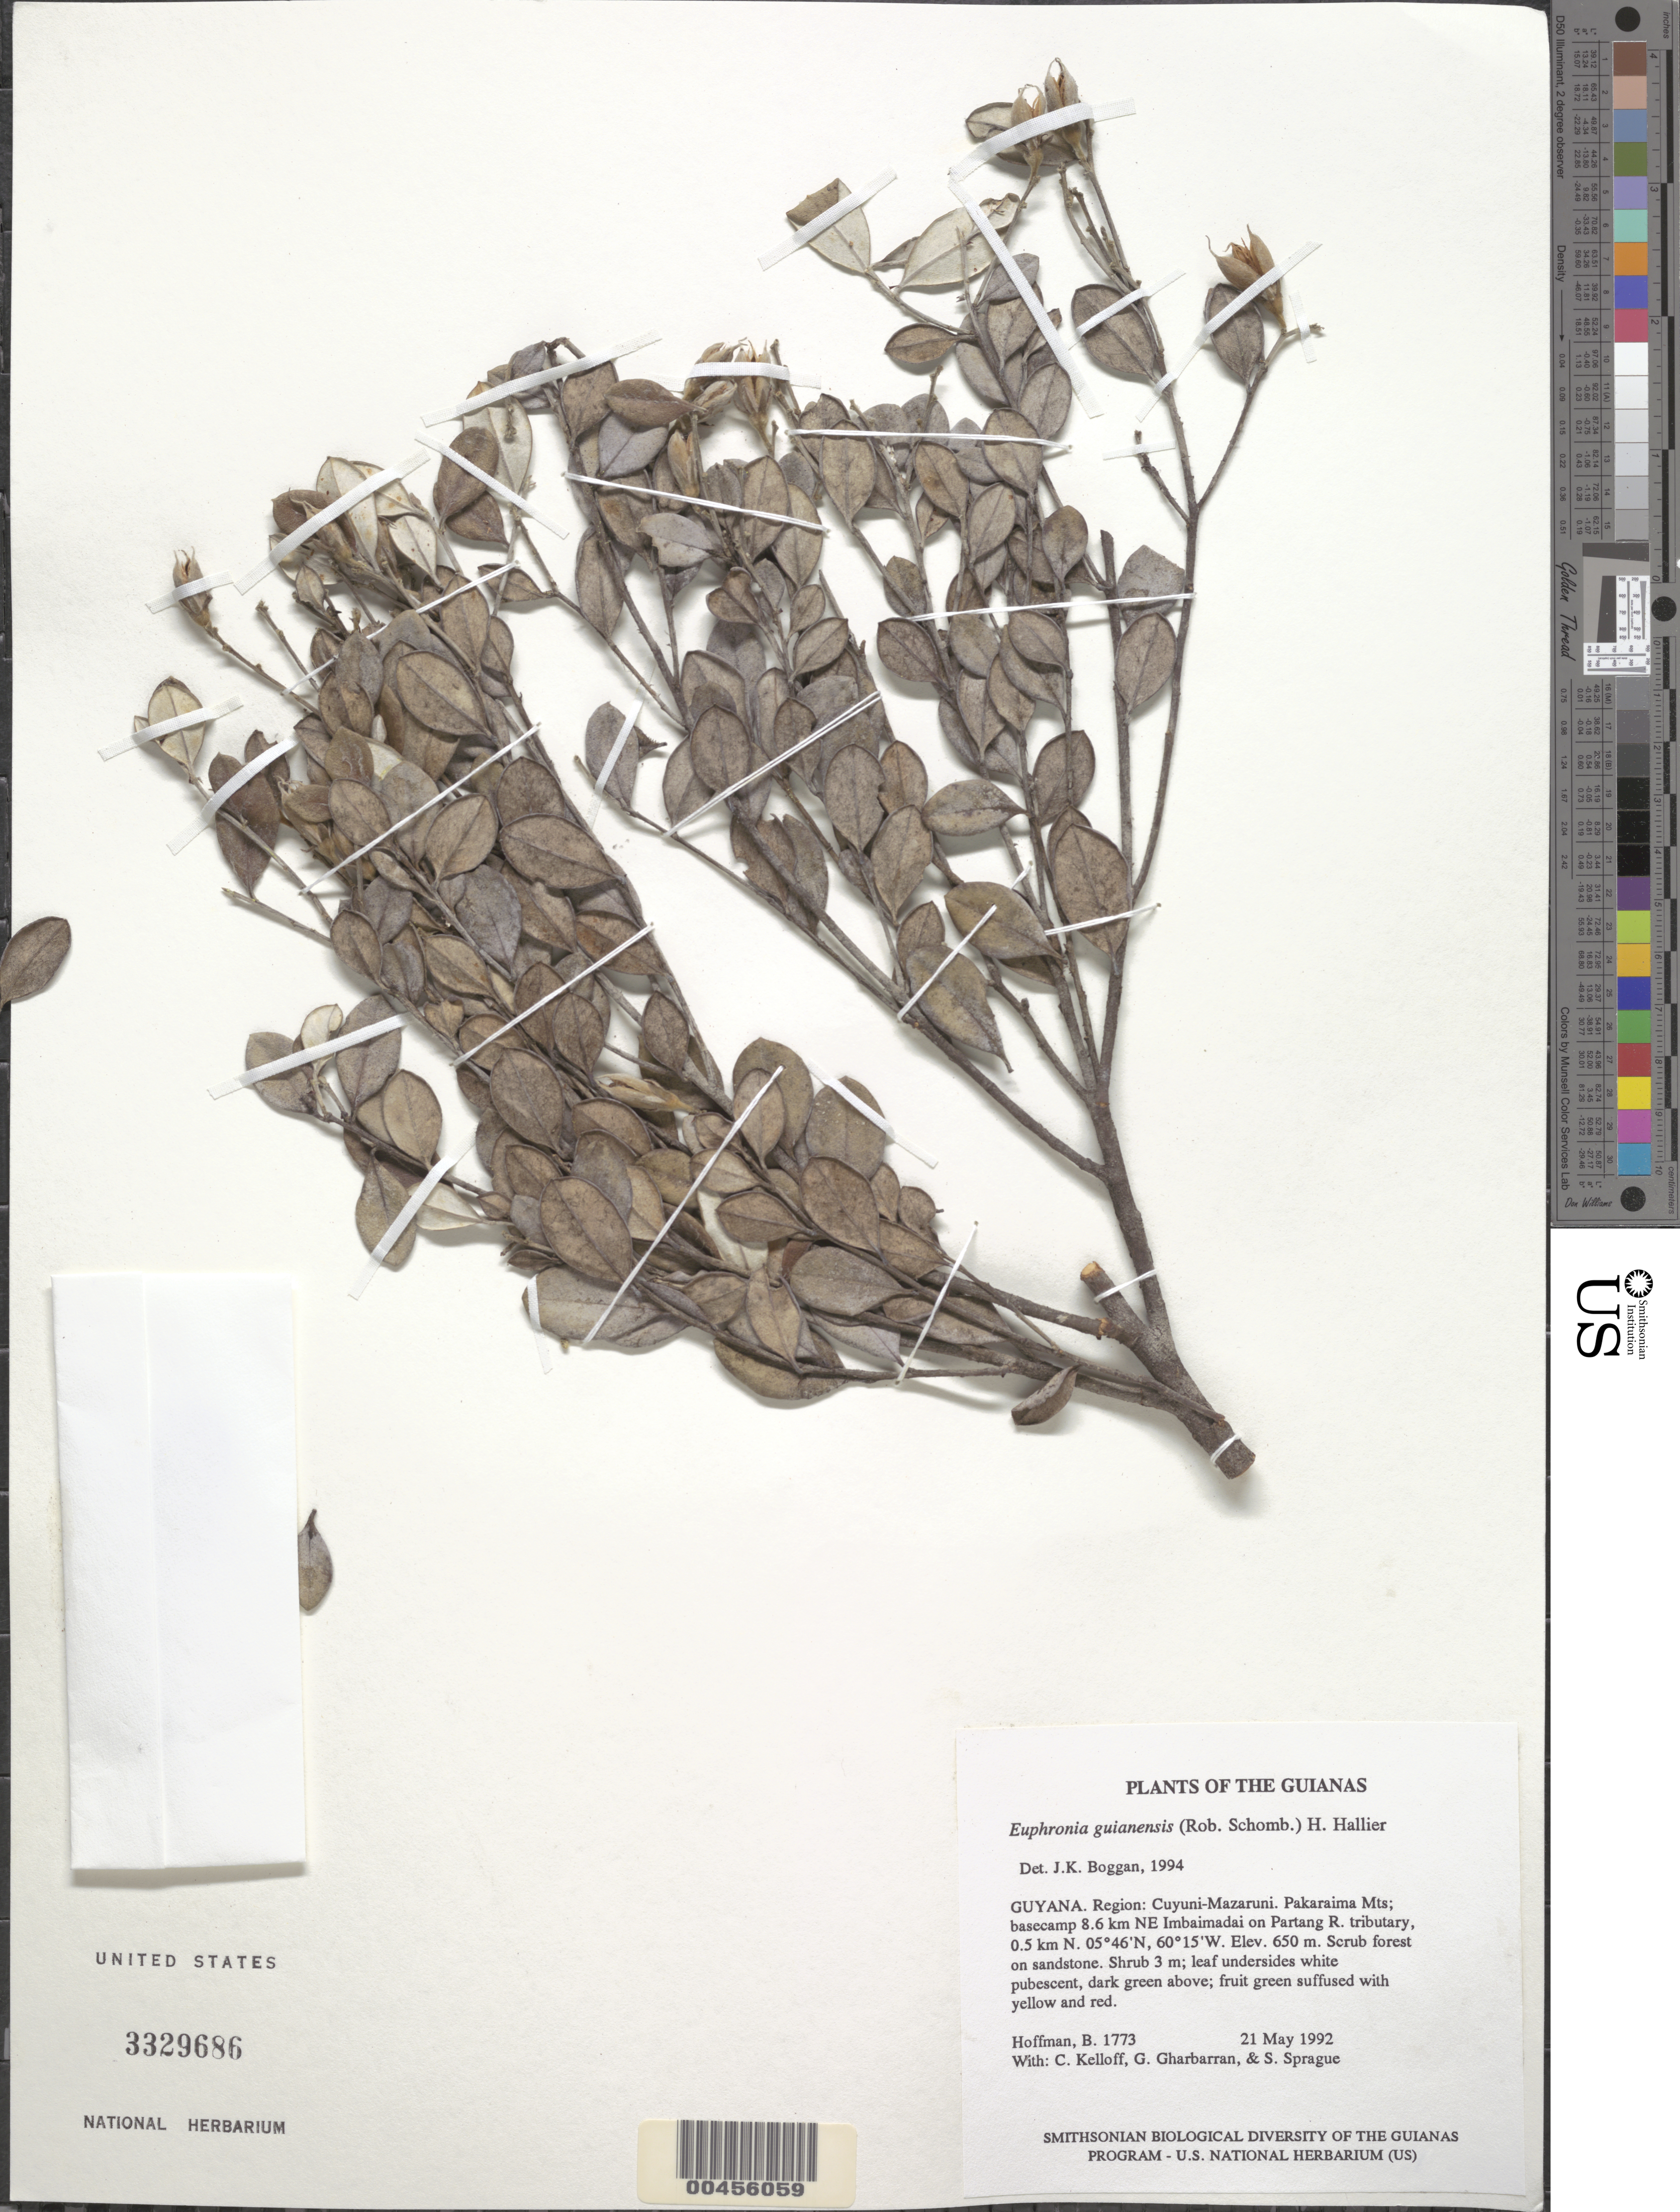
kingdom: Plantae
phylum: Tracheophyta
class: Magnoliopsida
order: Malpighiales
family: Euphroniaceae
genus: Euphronia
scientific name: Euphronia guianensis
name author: (R.H. Schomb.) Hallier f.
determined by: Boggan, J. K., (US), NMNH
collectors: B. Hoffman, C. L. Kelloff, G. Gharbarran & S. Sprague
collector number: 1773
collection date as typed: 21 May 1992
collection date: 1992-05-21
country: Guyana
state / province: Cuyuni-Mazaruni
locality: Pakaraima Mts; basecamp 8.6 km NE Imbaimadai on Partang River tributary, 0.5 km N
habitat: Scrub forest on sandstone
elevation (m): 650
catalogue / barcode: US 3329686